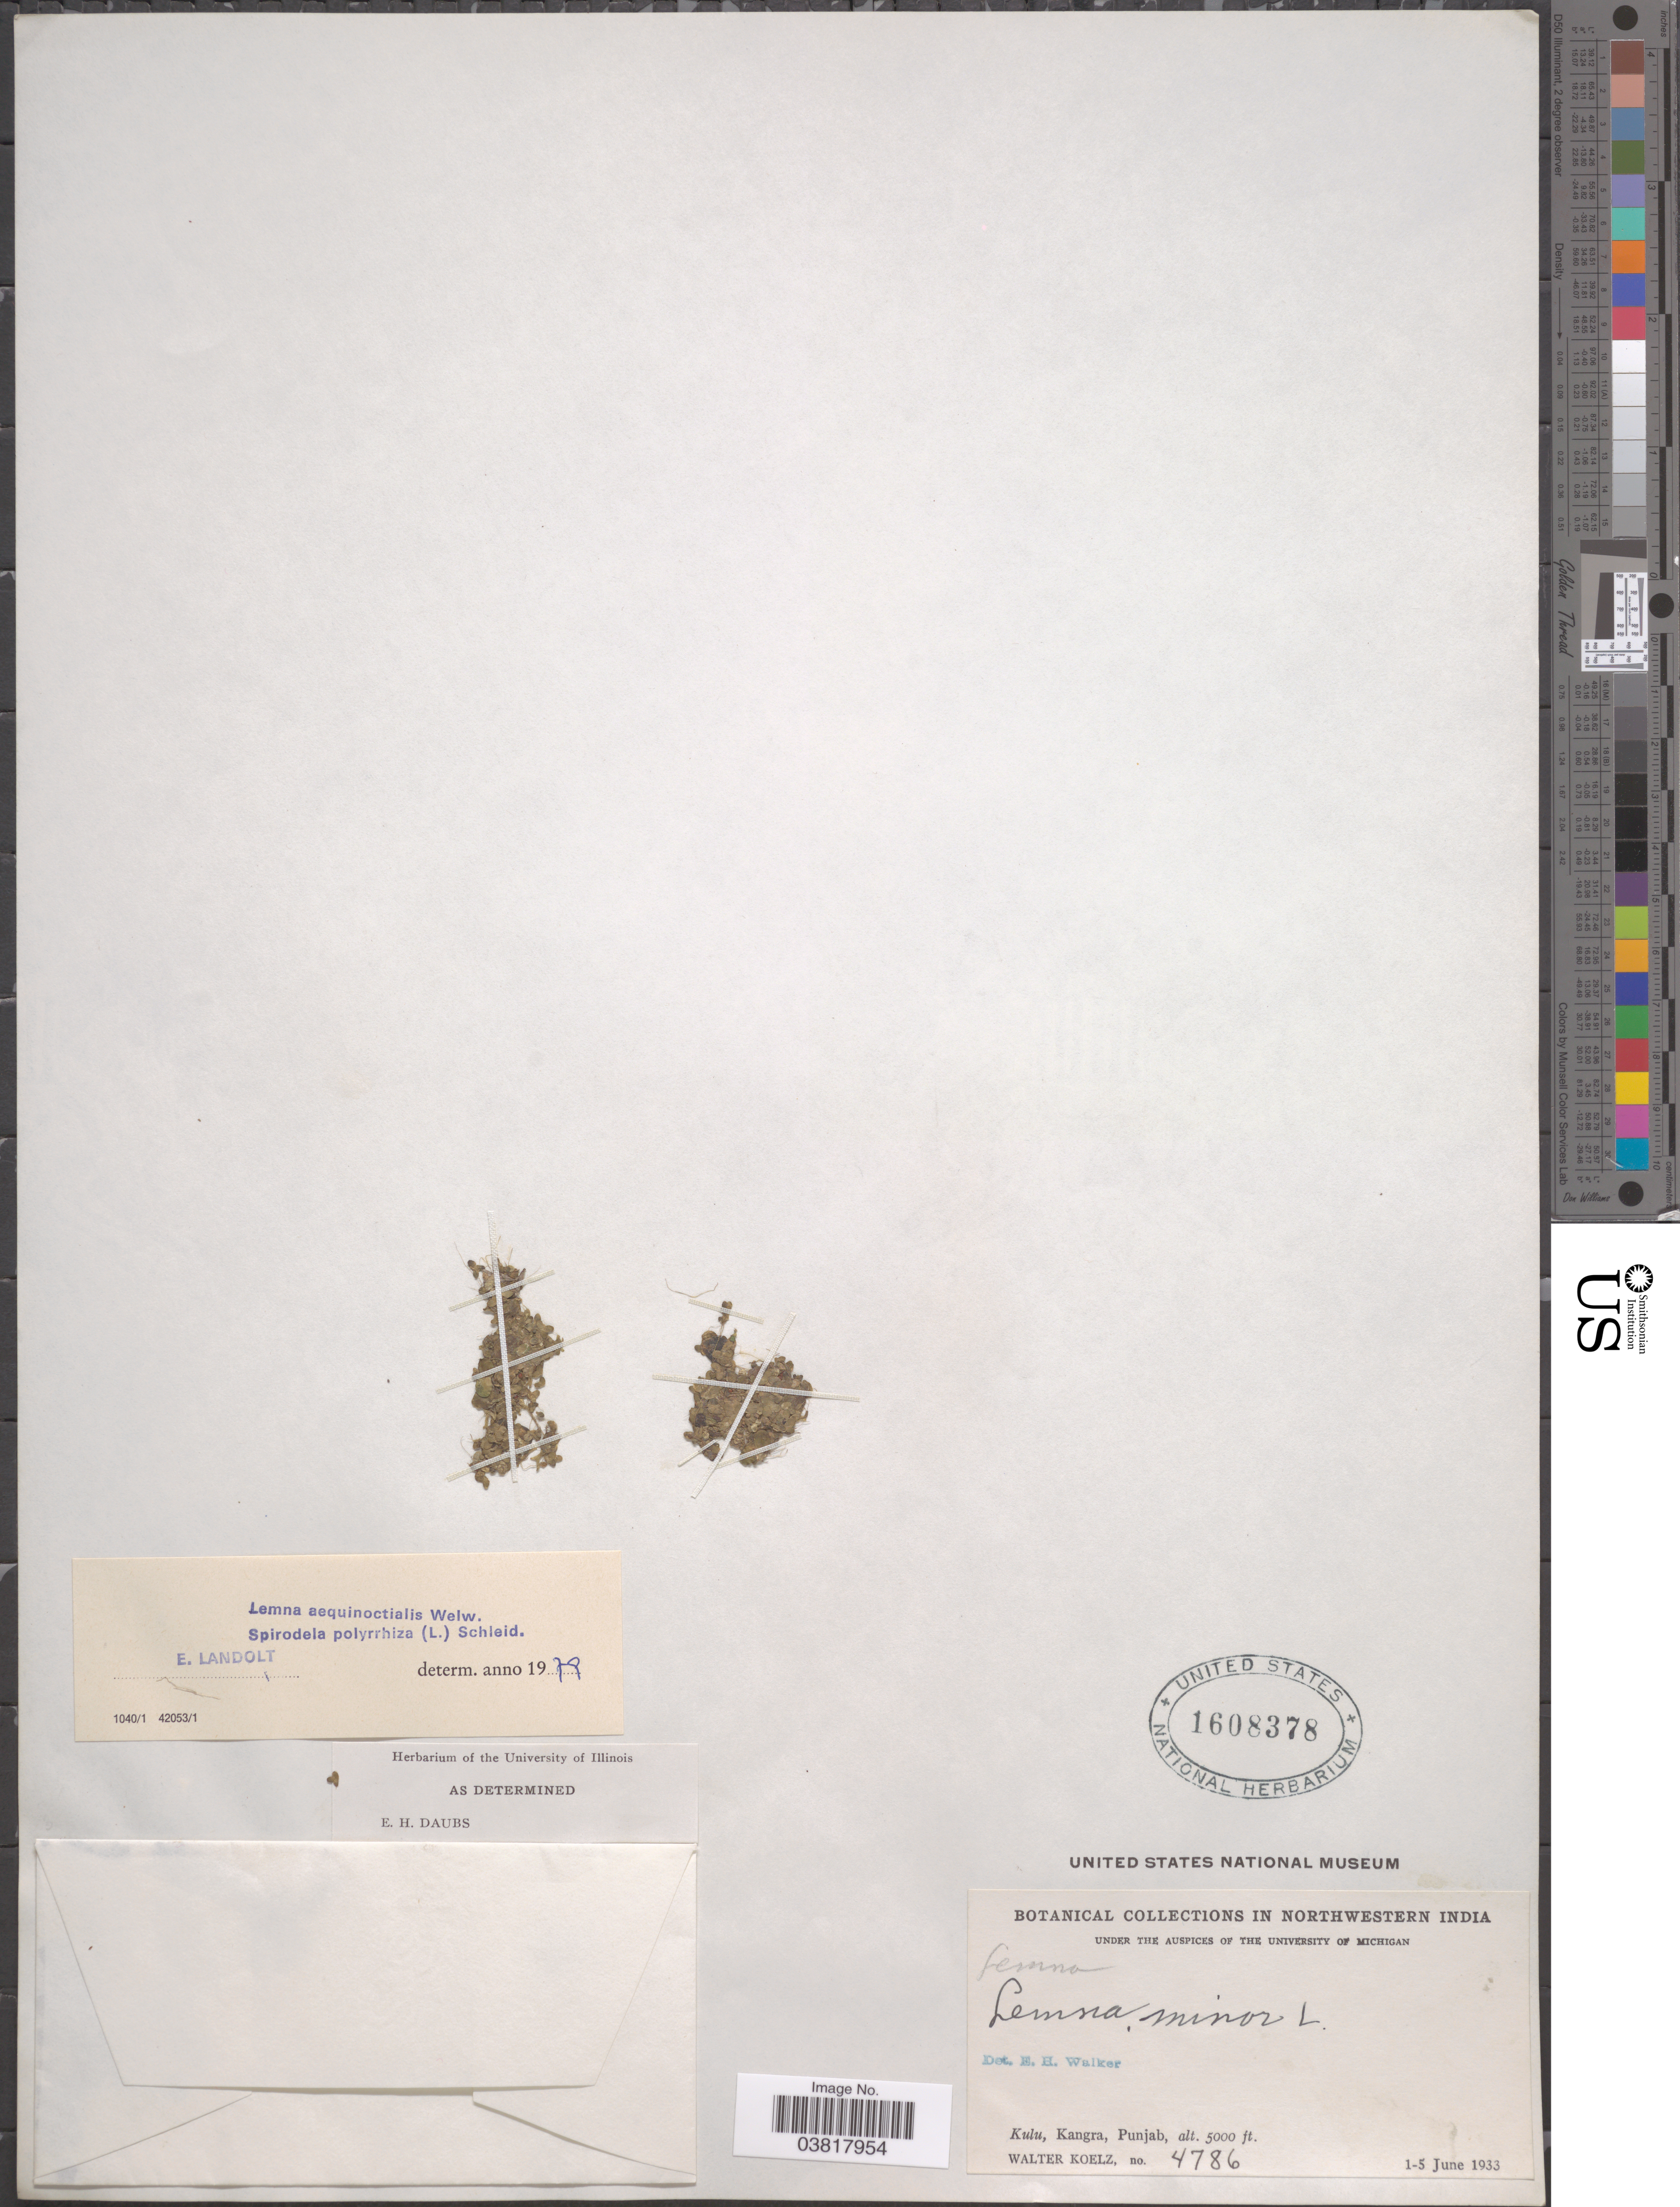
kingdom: Plantae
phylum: Tracheophyta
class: Liliopsida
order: Alismatales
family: Araceae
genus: Lemna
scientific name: Lemna aequinoctialis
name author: Welw.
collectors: W. N. Koelz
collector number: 4786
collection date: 1933-06-01/1933-06-05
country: India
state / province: Punjab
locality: Northwestern India. Kulu, Kangra.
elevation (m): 1524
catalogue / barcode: US 1608378